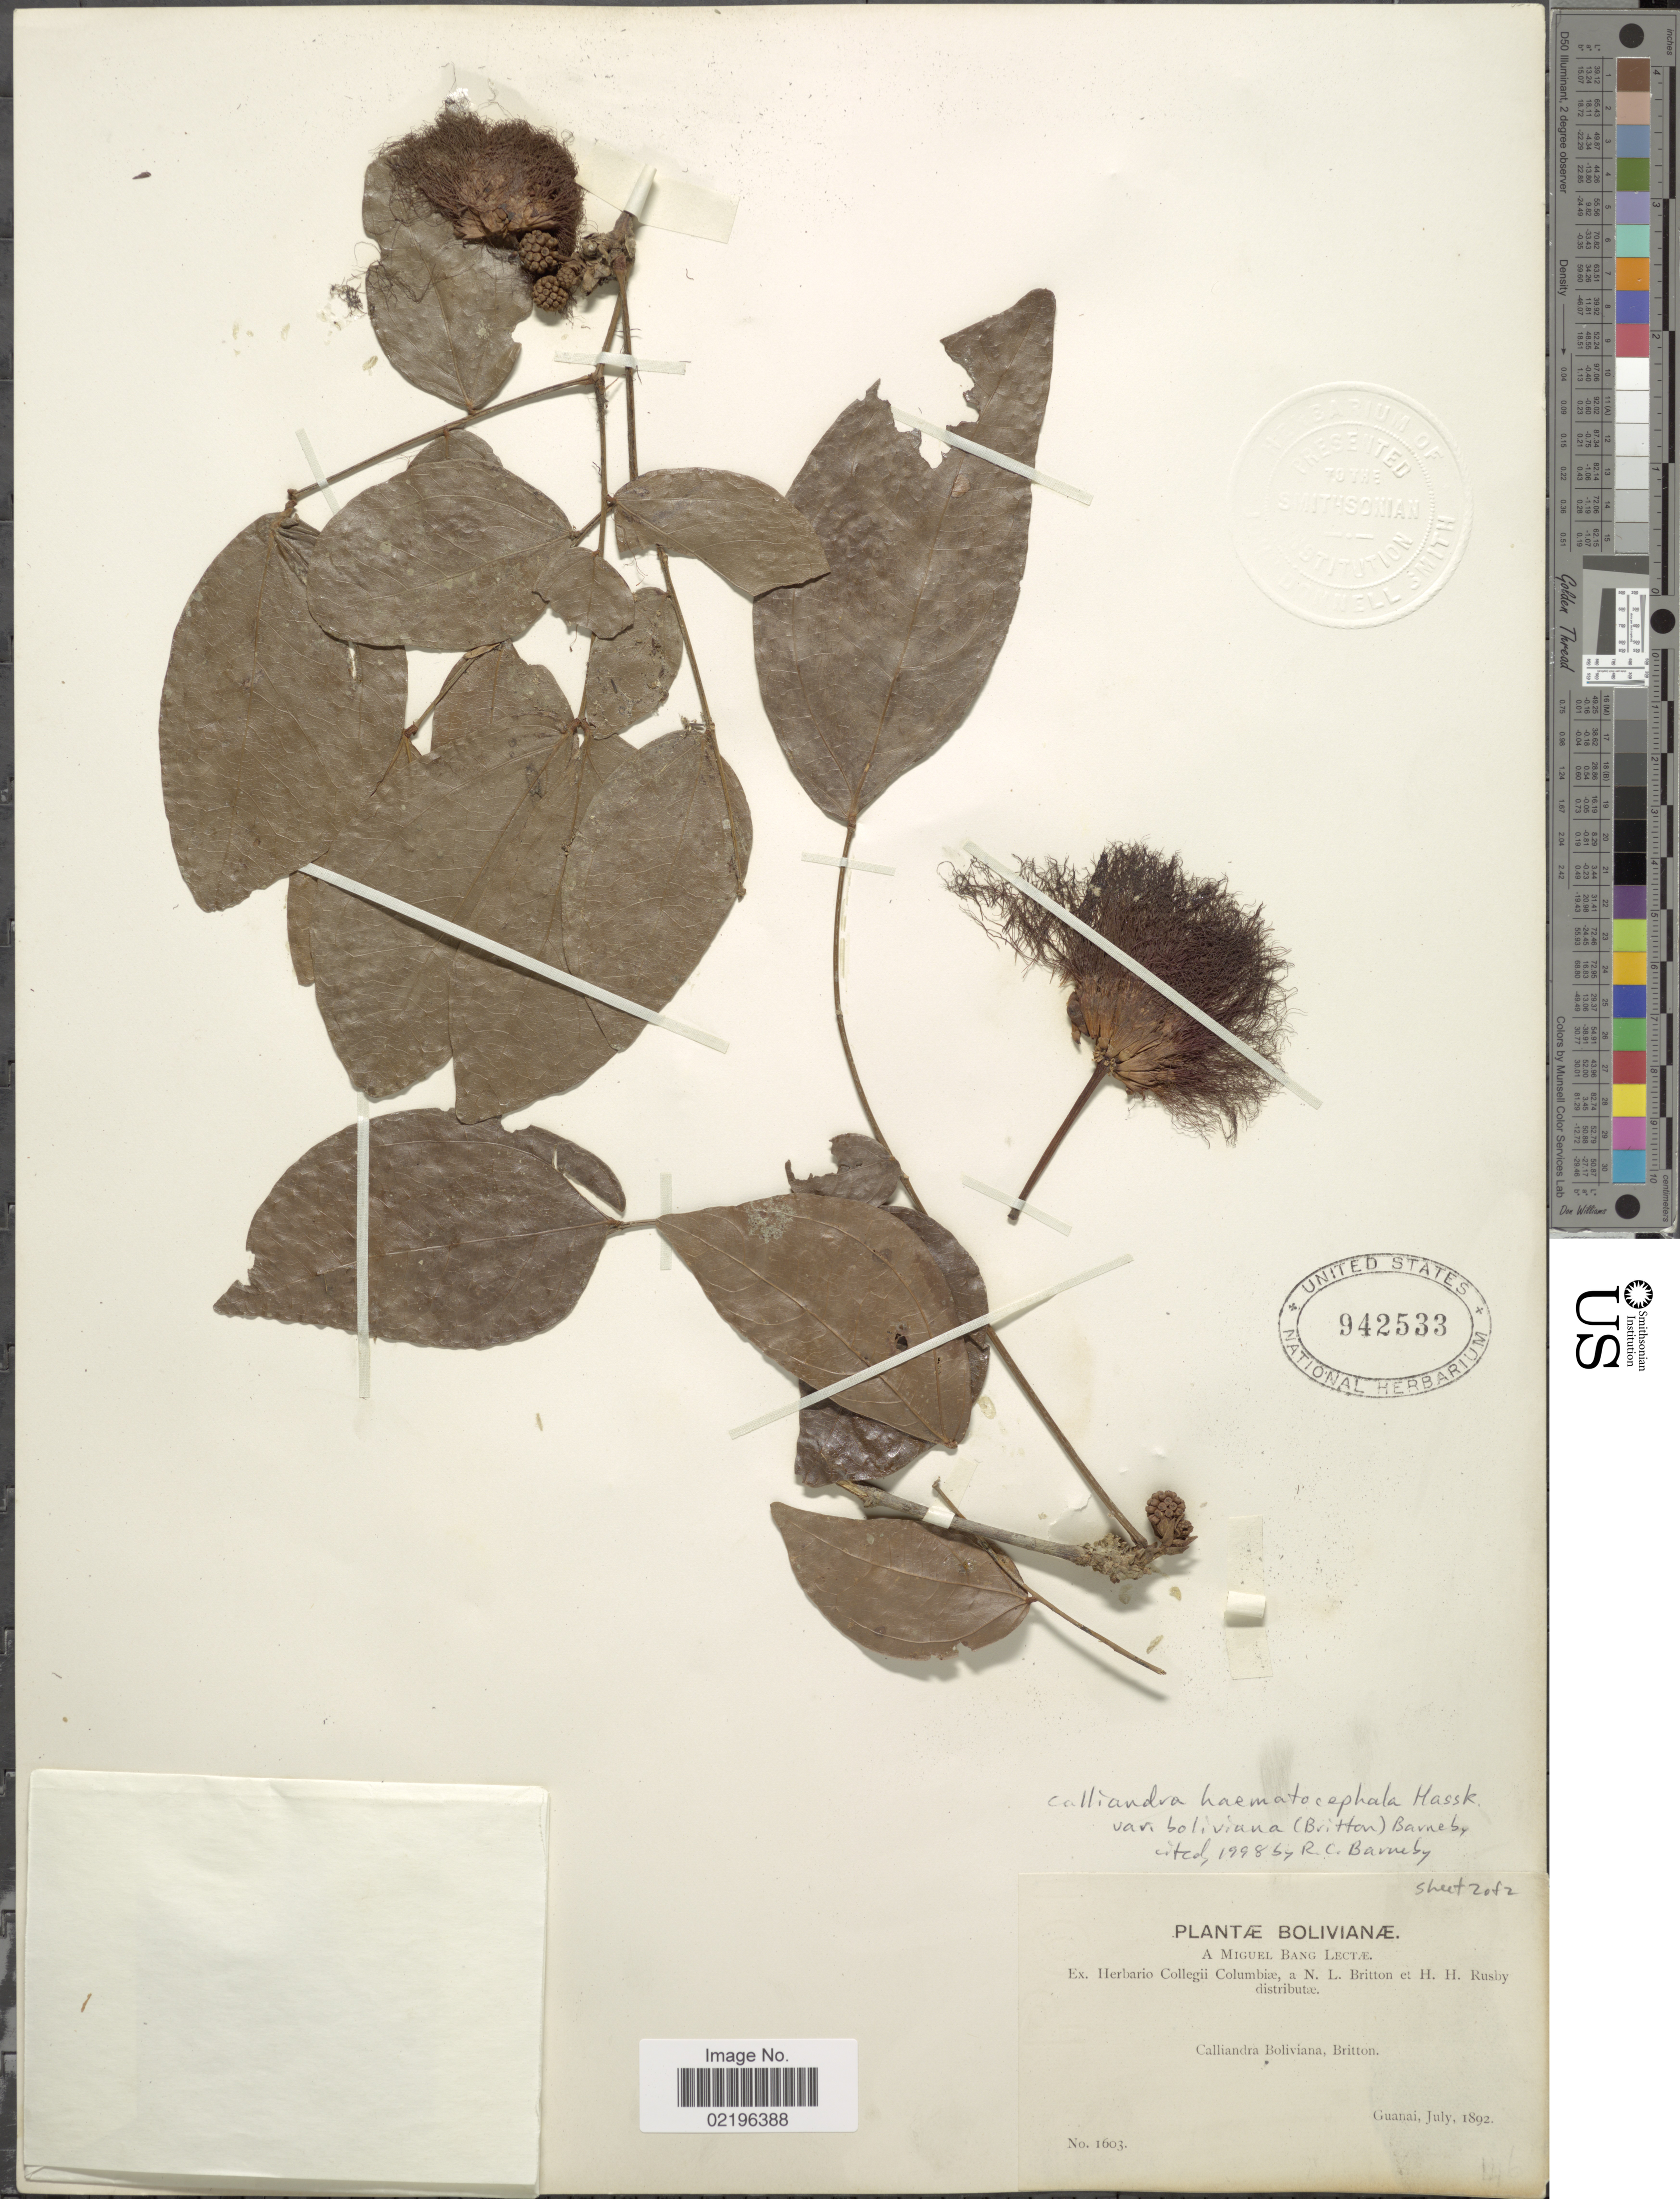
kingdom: Plantae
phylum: Tracheophyta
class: Magnoliopsida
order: Fabales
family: Fabaceae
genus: Calliandra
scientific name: Calliandra haematocephala var. boliviana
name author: (Britton) Barneby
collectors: M. Bang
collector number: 1603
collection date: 1892-07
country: Bolivia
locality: Guanai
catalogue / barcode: US 942533